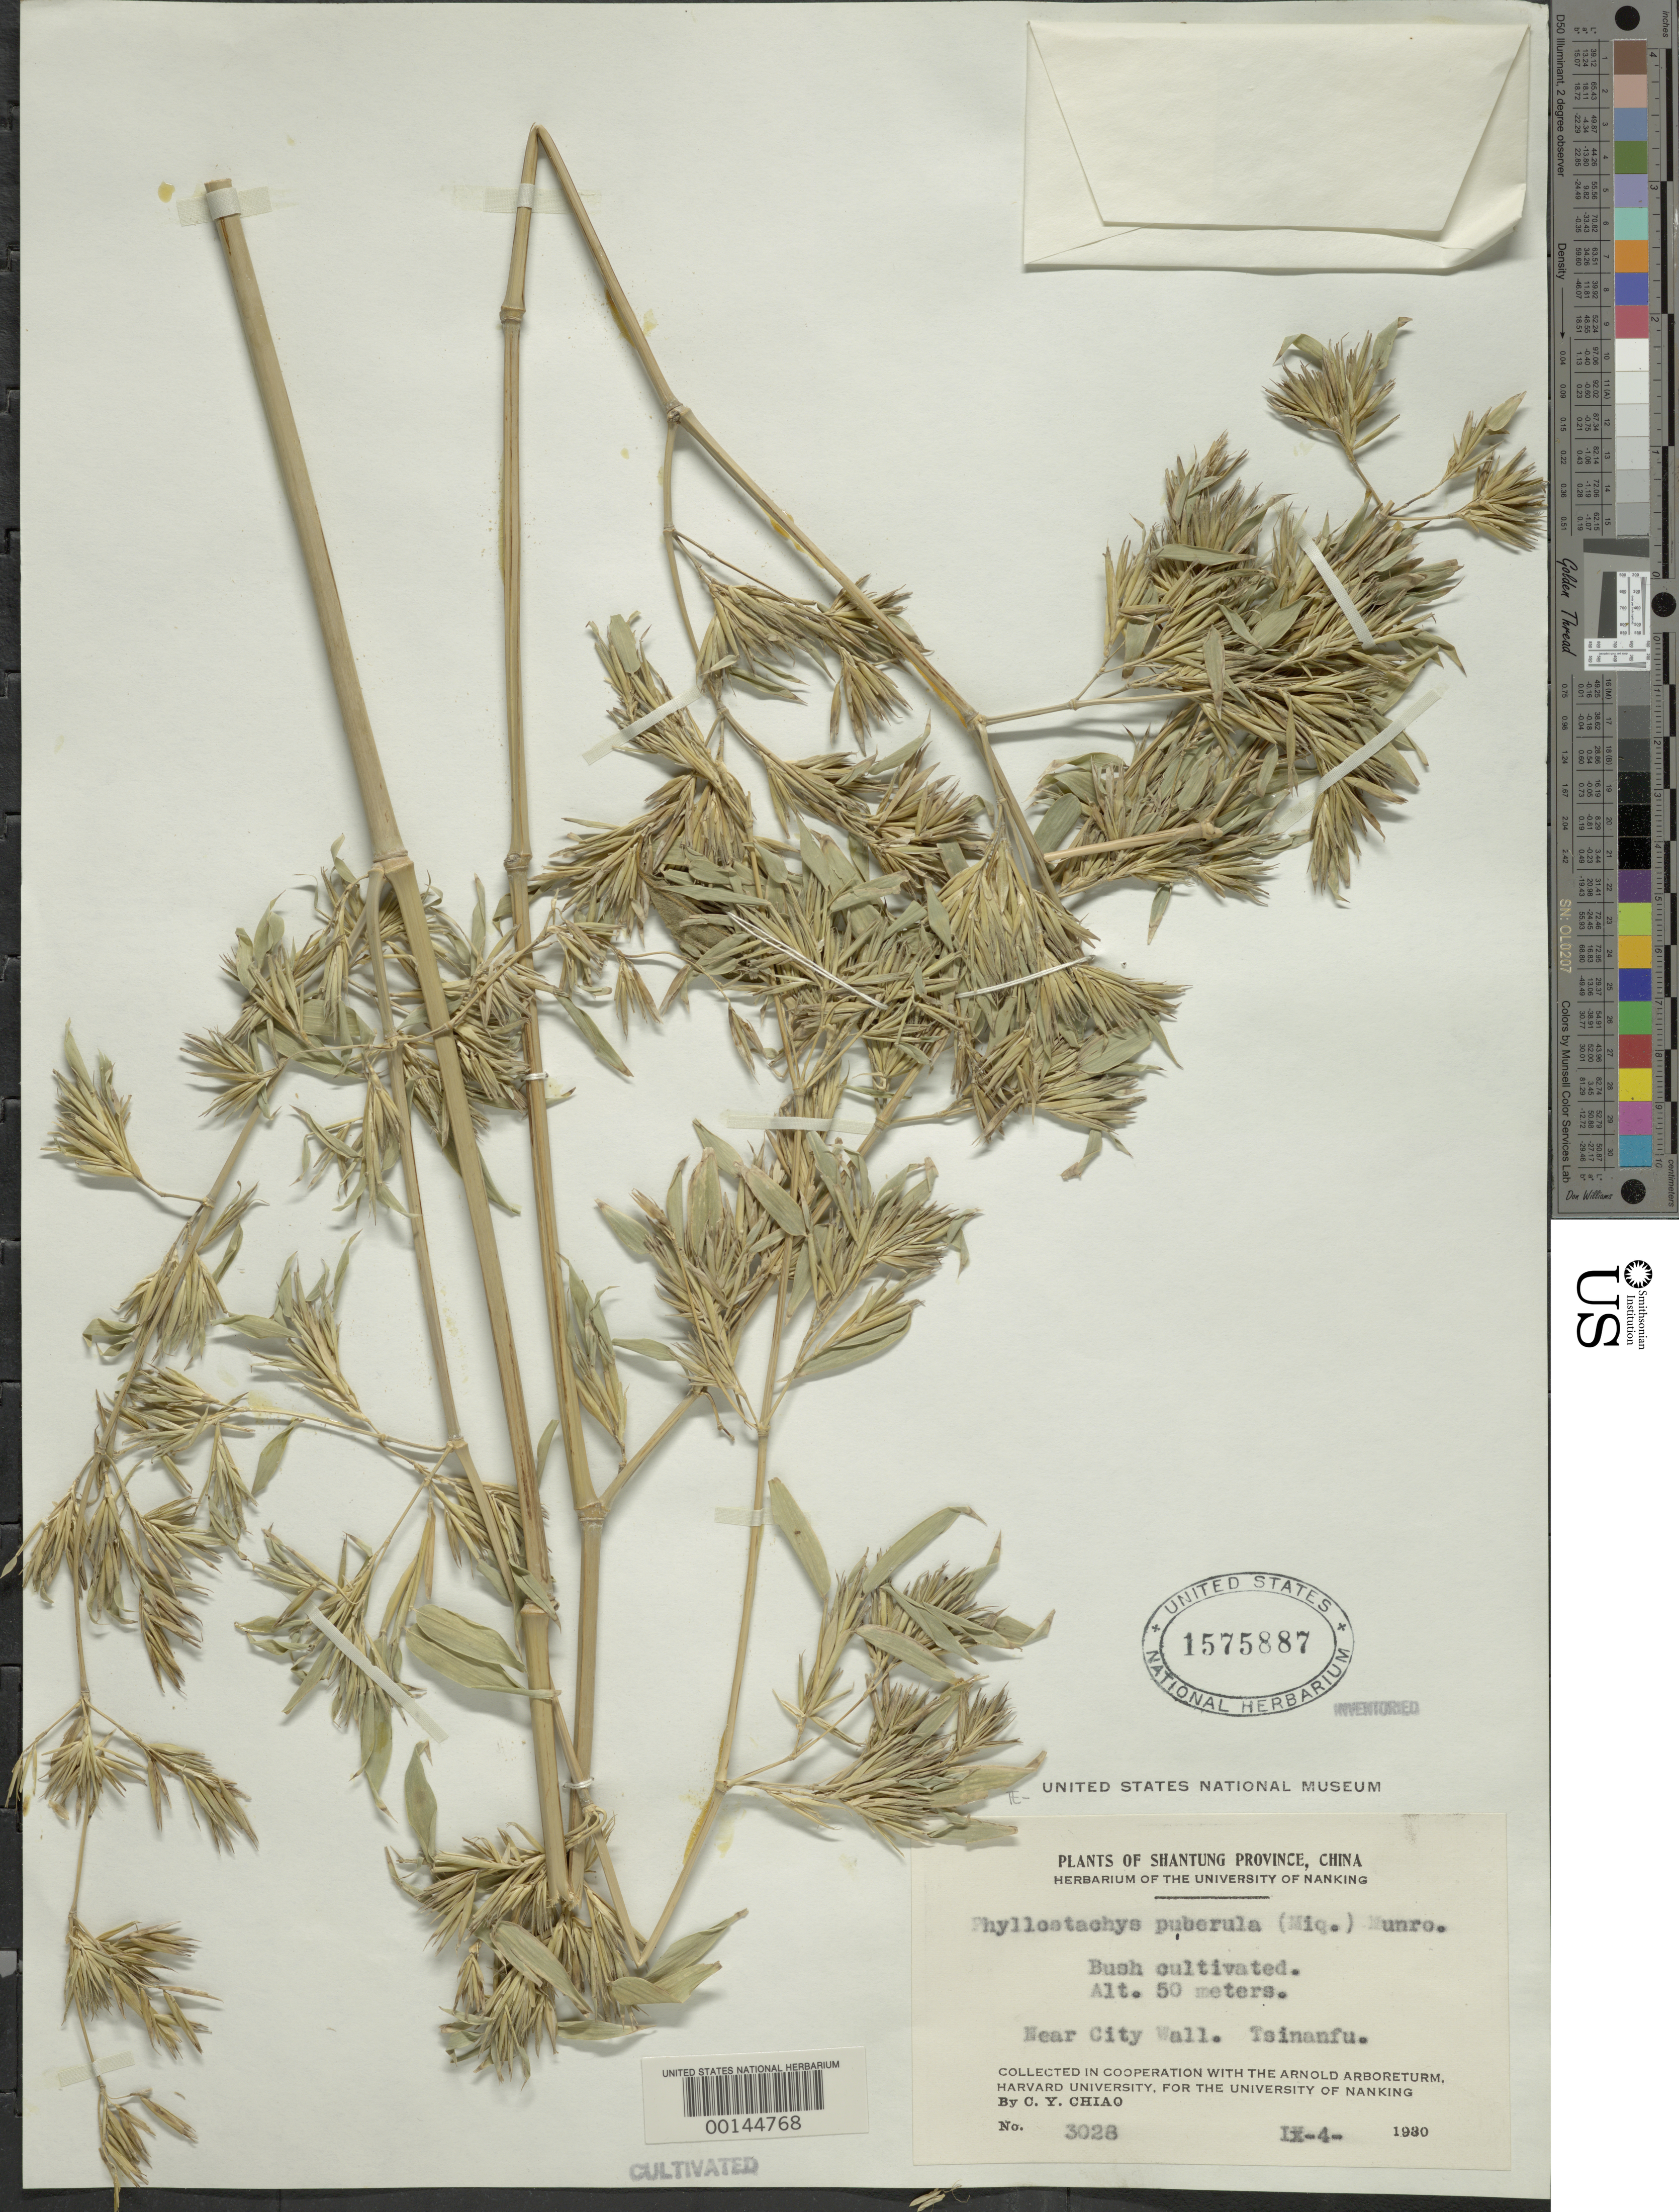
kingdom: Plantae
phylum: Tracheophyta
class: Liliopsida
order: Poales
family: Poaceae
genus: Phyllostachys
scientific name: Phyllostachys nigra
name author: (Lodd. ex Lindl.) Munro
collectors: C. Y. Chiao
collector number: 3028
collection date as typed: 04 Sep 1930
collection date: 1930-09-04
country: China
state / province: Shandong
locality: Tsinanfu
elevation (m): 50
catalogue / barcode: US 1575887